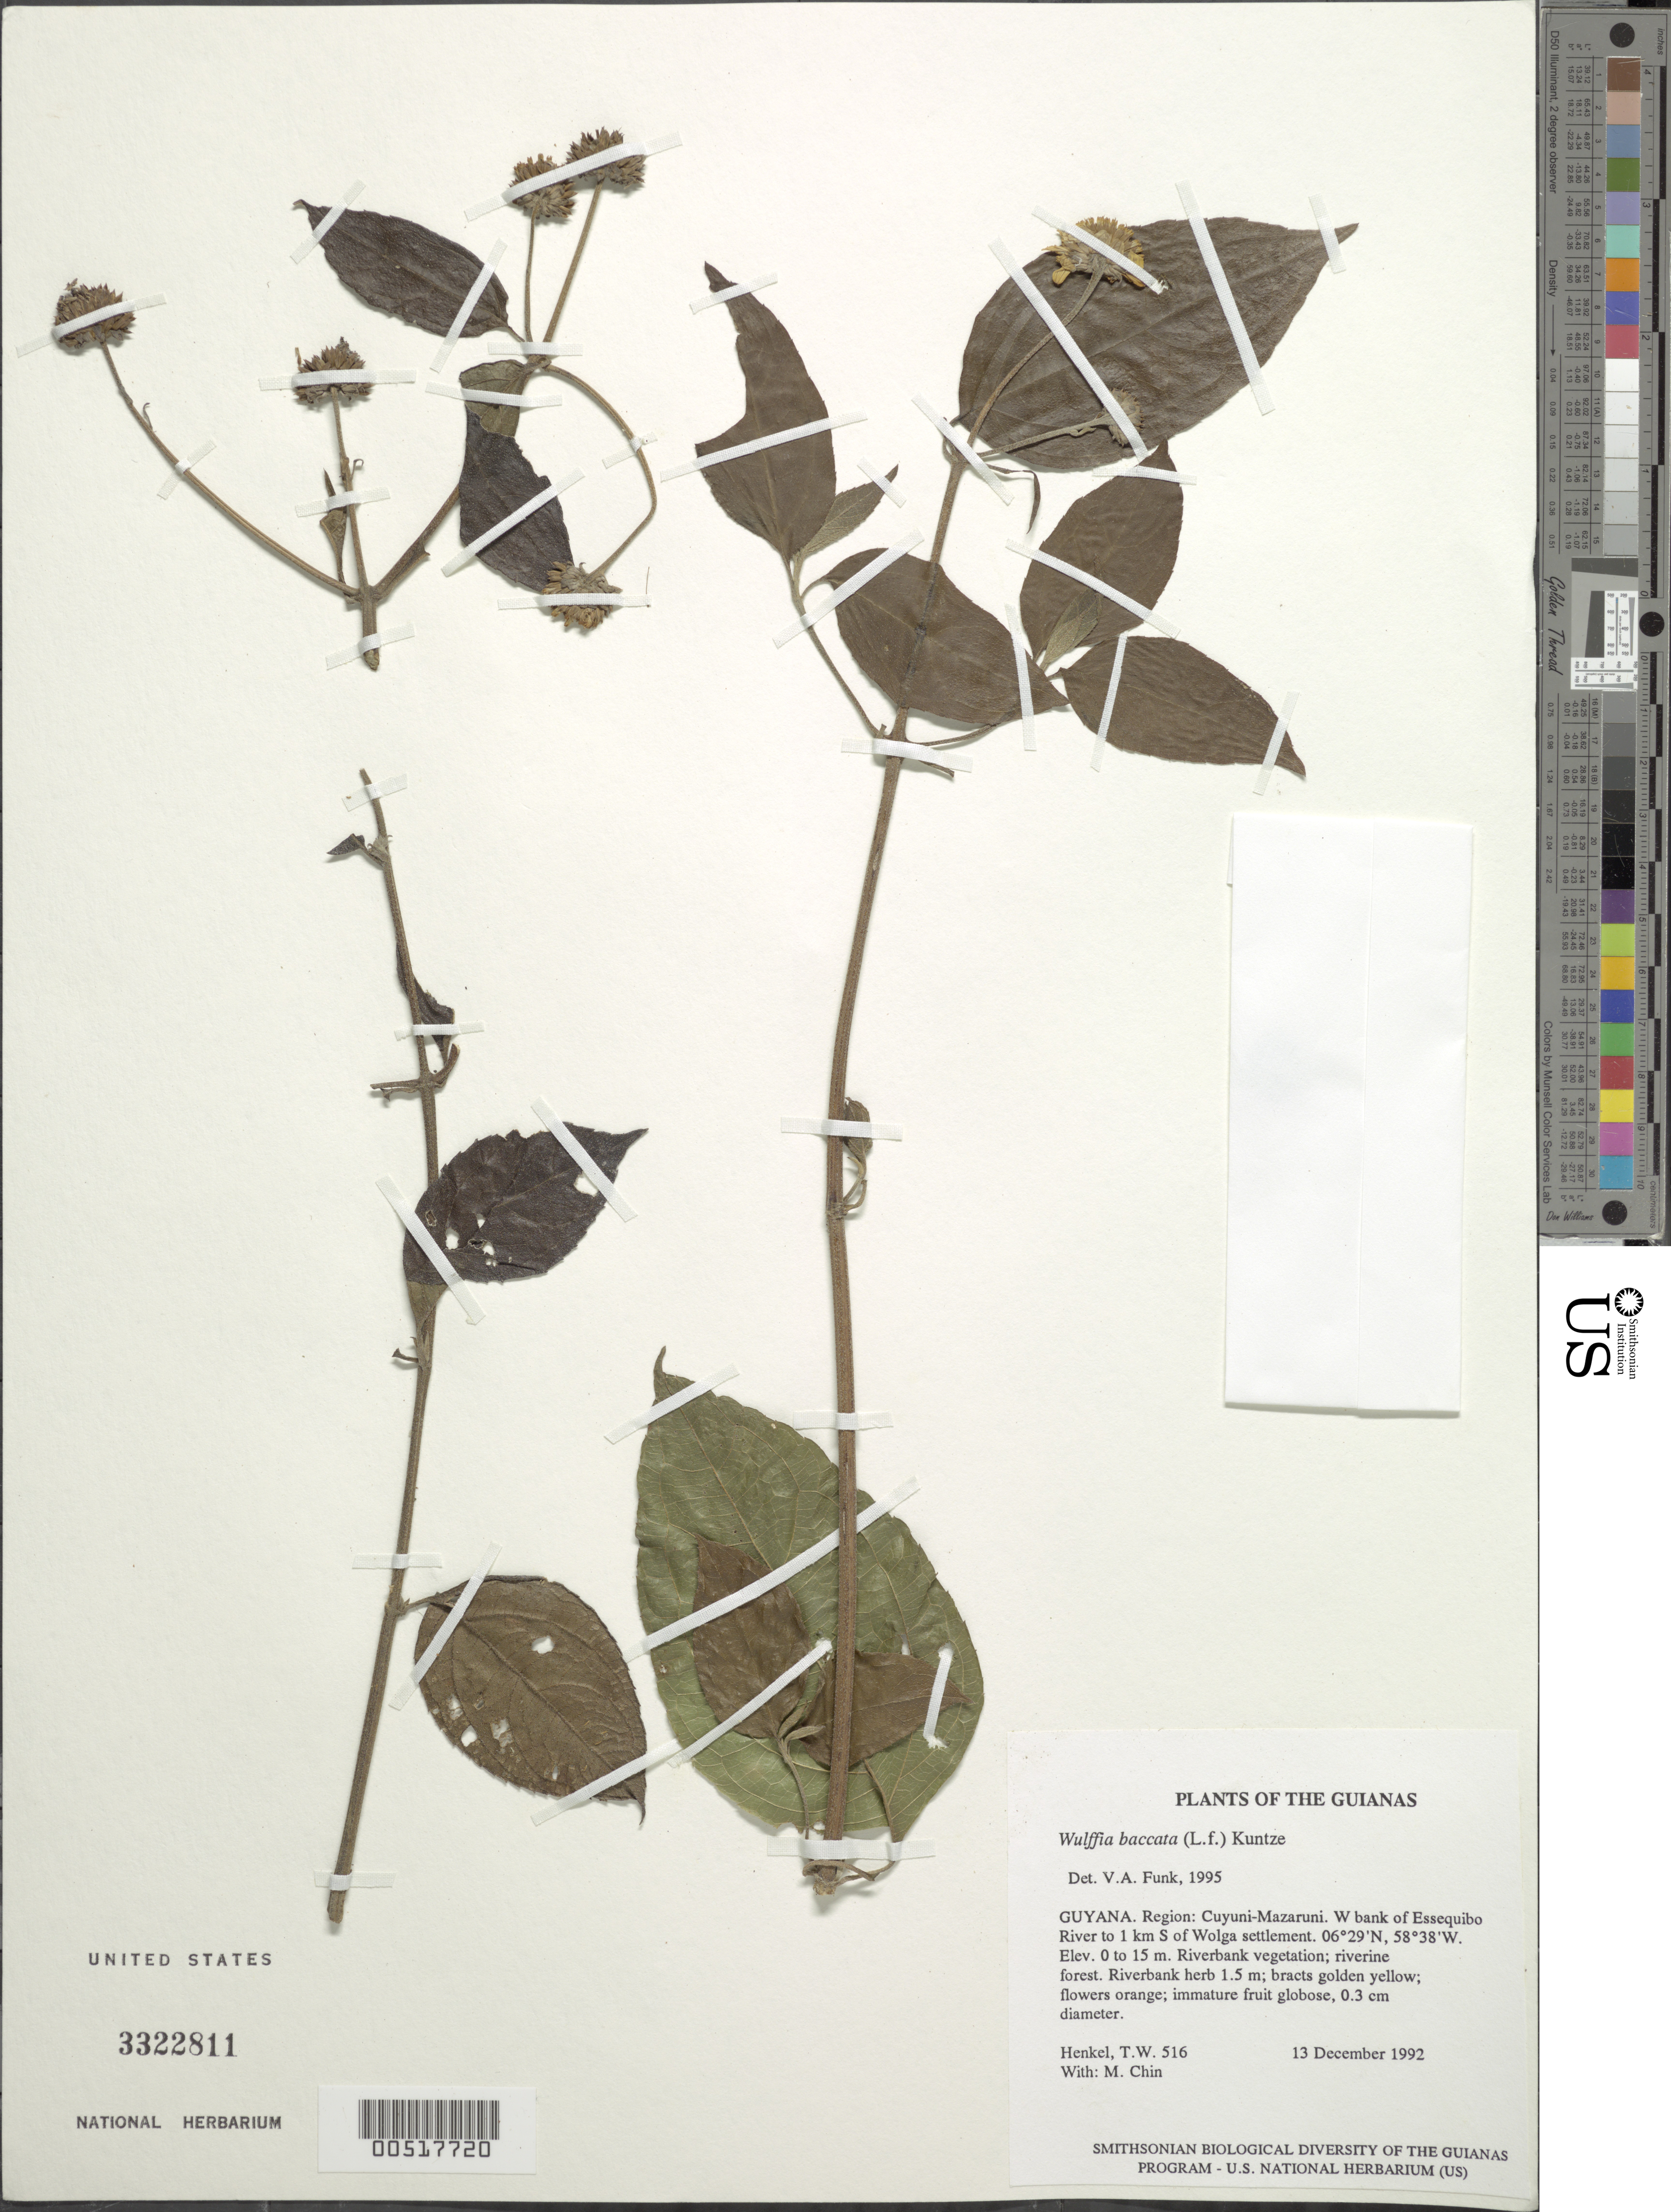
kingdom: Plantae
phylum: Tracheophyta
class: Magnoliopsida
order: Asterales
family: Asteraceae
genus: Wulffia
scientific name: Wulffia baccata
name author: (L. f.) Kuntze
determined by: Funk, Vicki A., (BOT), Smithsonian Institution - National Museum of Natural History (UNITED STATES)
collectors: T. Henkel & M. Chin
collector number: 516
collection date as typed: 13 December 1992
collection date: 1992-12-13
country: Guyana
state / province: Cuyuni-Mazaruni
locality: W bank of Essequibo River to 1 km S of Wolga settlement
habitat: Riverbank vegetation; riverine forest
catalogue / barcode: US 3322811